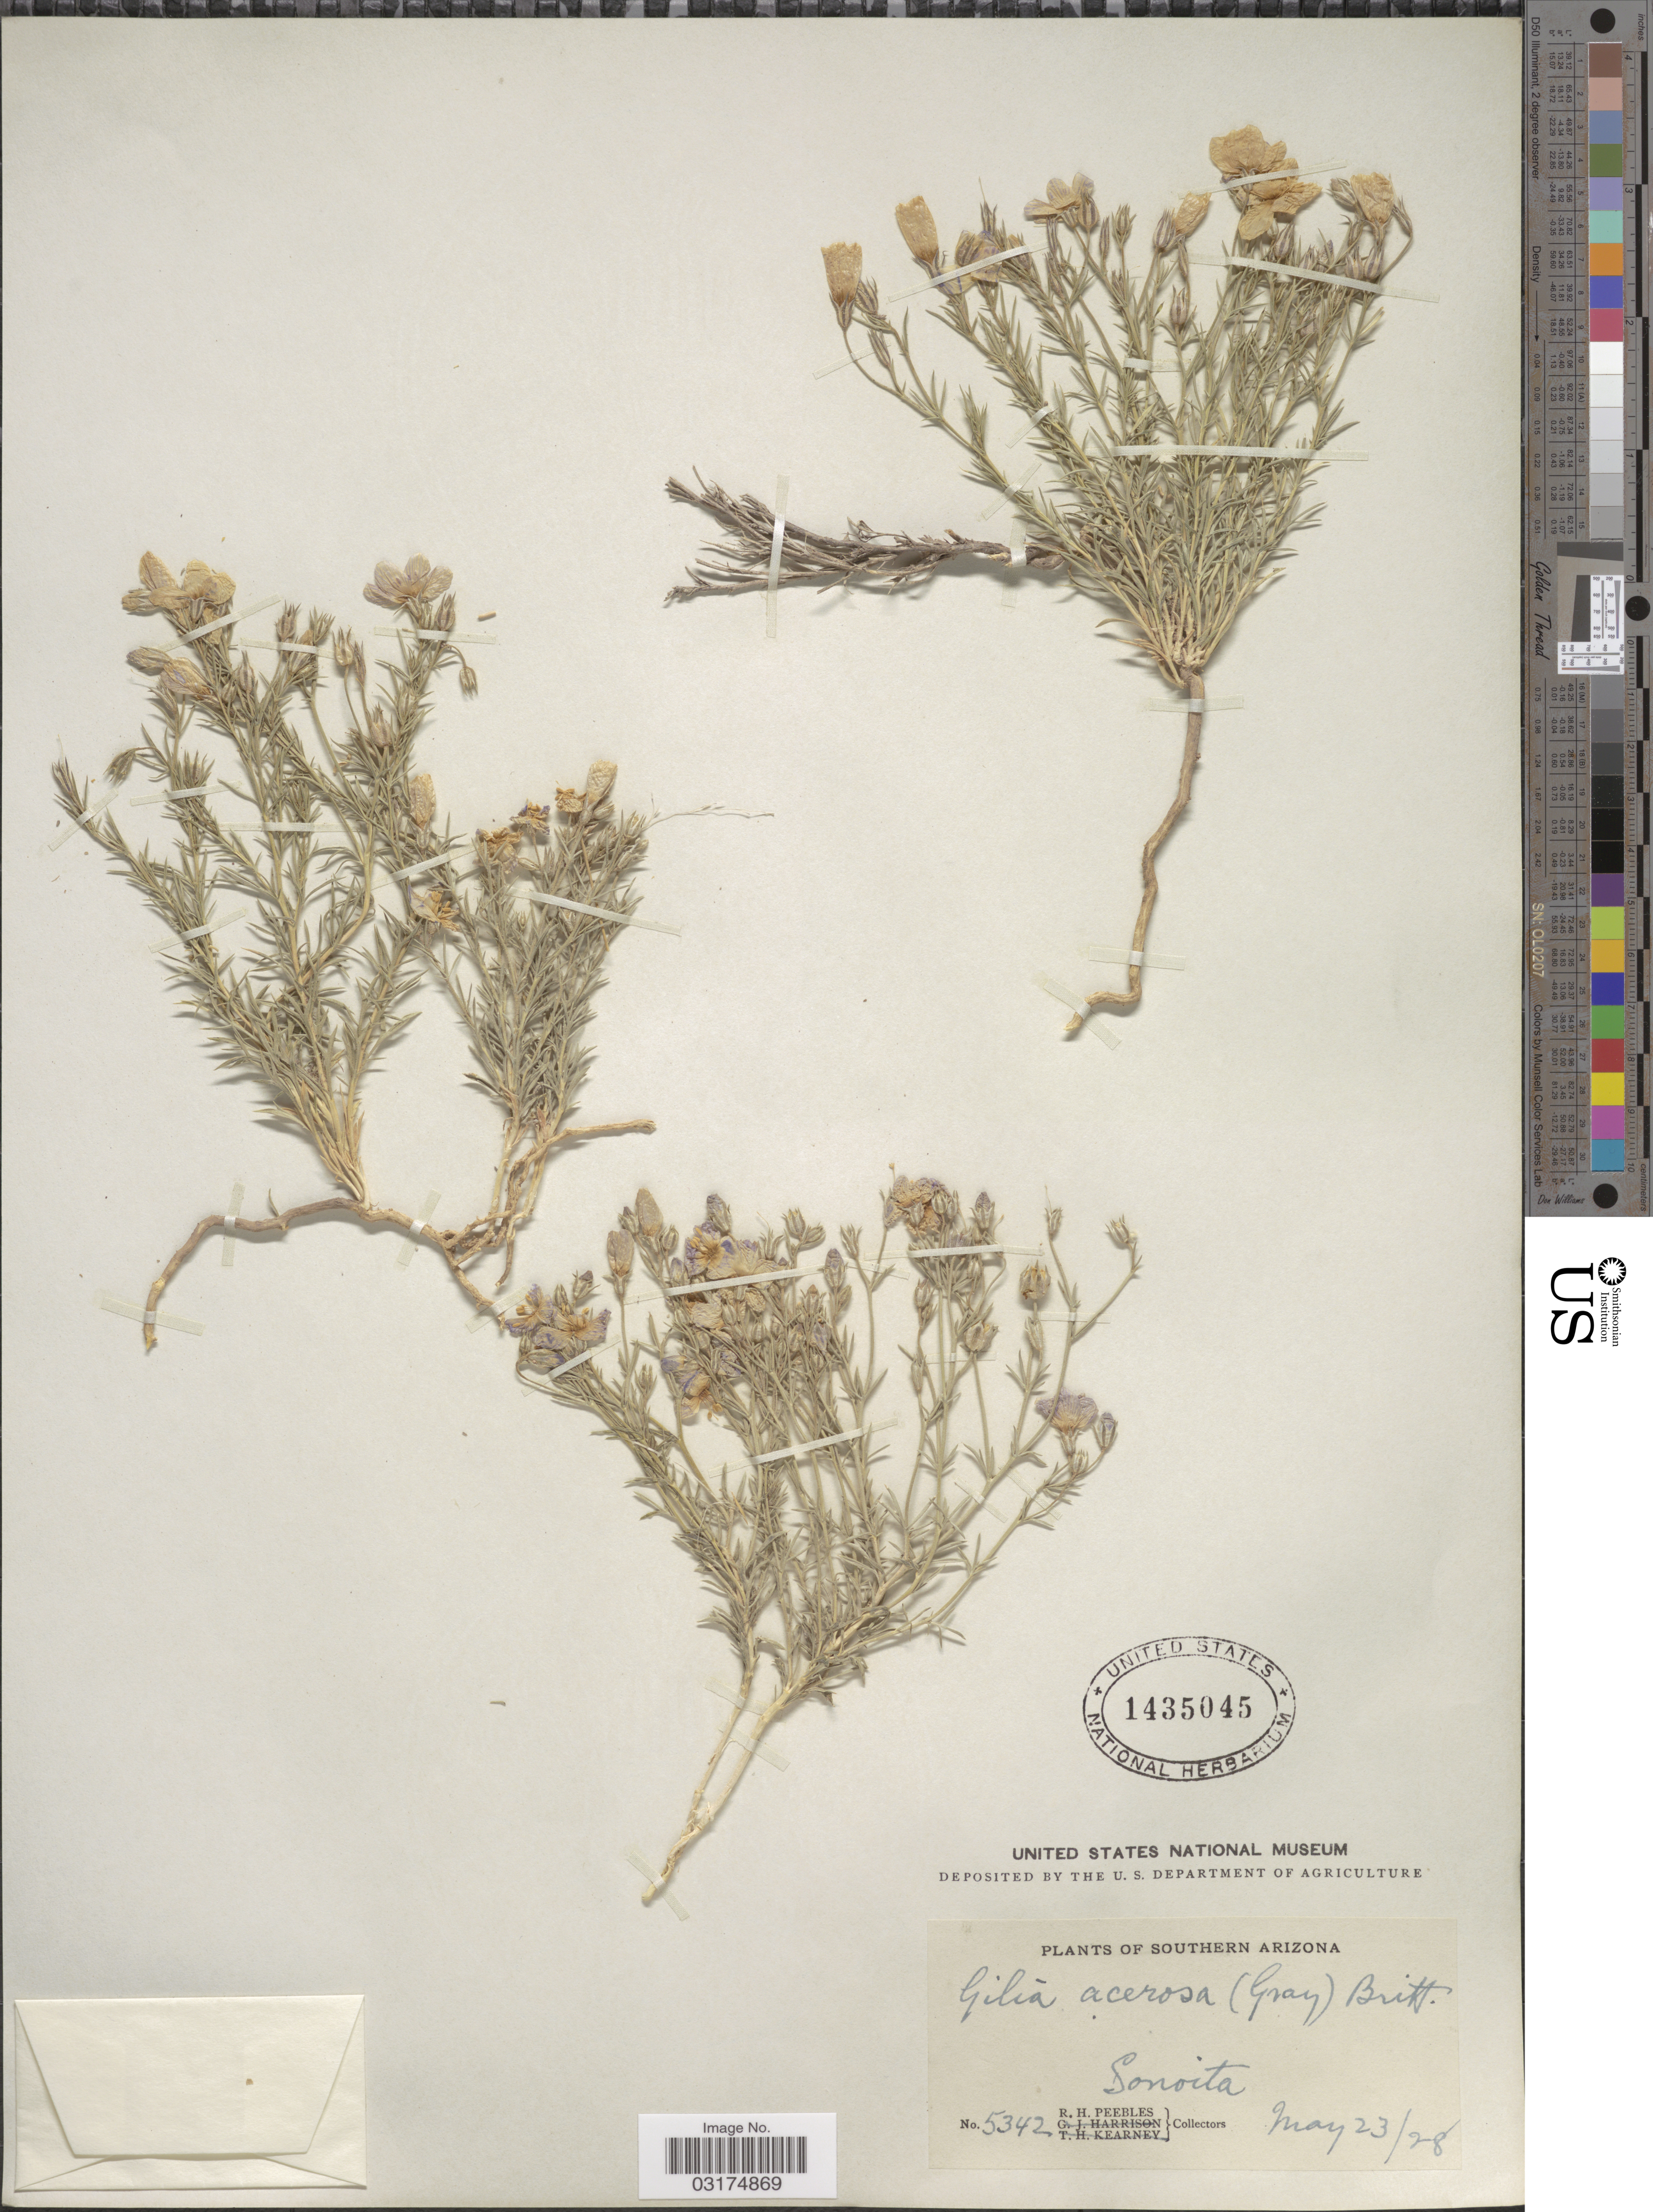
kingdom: Plantae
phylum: Tracheophyta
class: Magnoliopsida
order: Ericales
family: Polemoniaceae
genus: Giliastrum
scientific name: Giliastrum acerosum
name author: (A. Gray) Rydb.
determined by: Strong, Mark T., (BOT), Smithsonian Institution - National Museum of Natural History (UNITED STATES)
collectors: R. H. Peebles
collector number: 5342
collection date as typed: Transcribed d/m/y: 23/5/28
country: United States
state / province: Arizona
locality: Southern Arizona. Sonoita.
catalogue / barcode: US 1435045